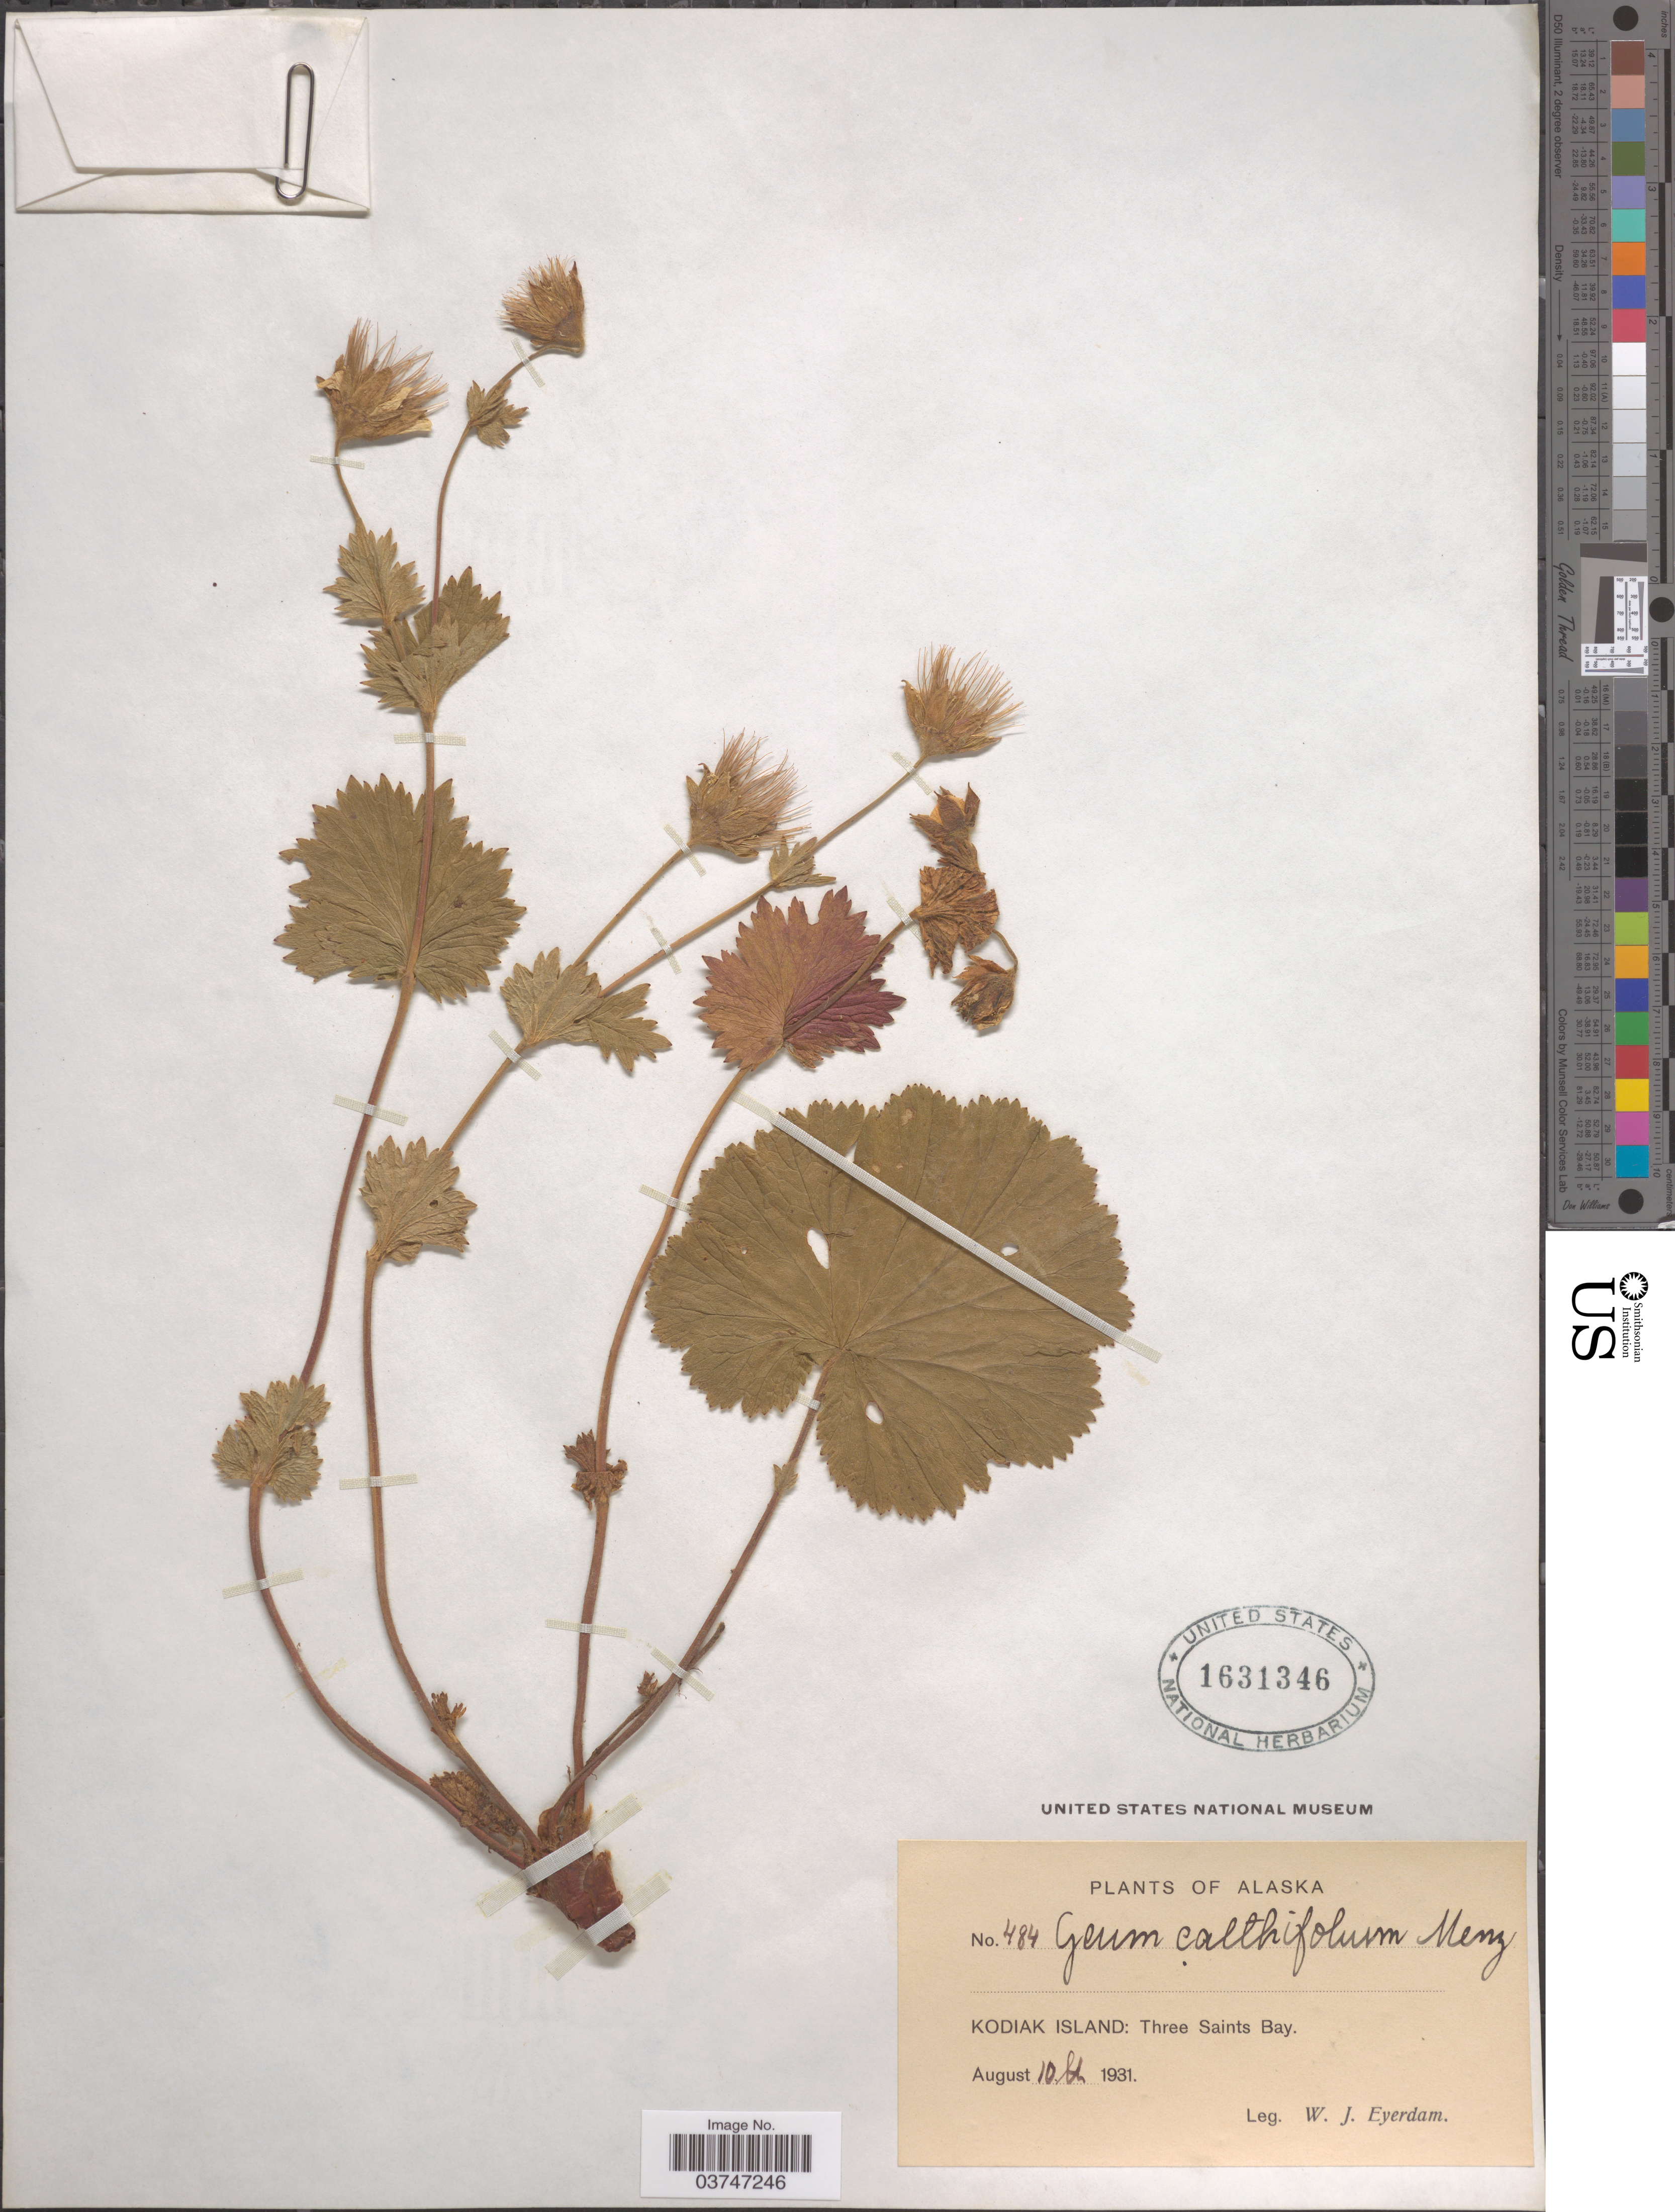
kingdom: Plantae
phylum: Tracheophyta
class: Magnoliopsida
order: Rosales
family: Rosaceae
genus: Geum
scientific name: Geum calthifolium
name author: Menzies ex Sm.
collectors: W. J. Eyerdam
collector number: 484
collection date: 1931-08-10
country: United States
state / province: Alaska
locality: Kodiak Island: Three Saints Bay.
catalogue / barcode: US 1631346